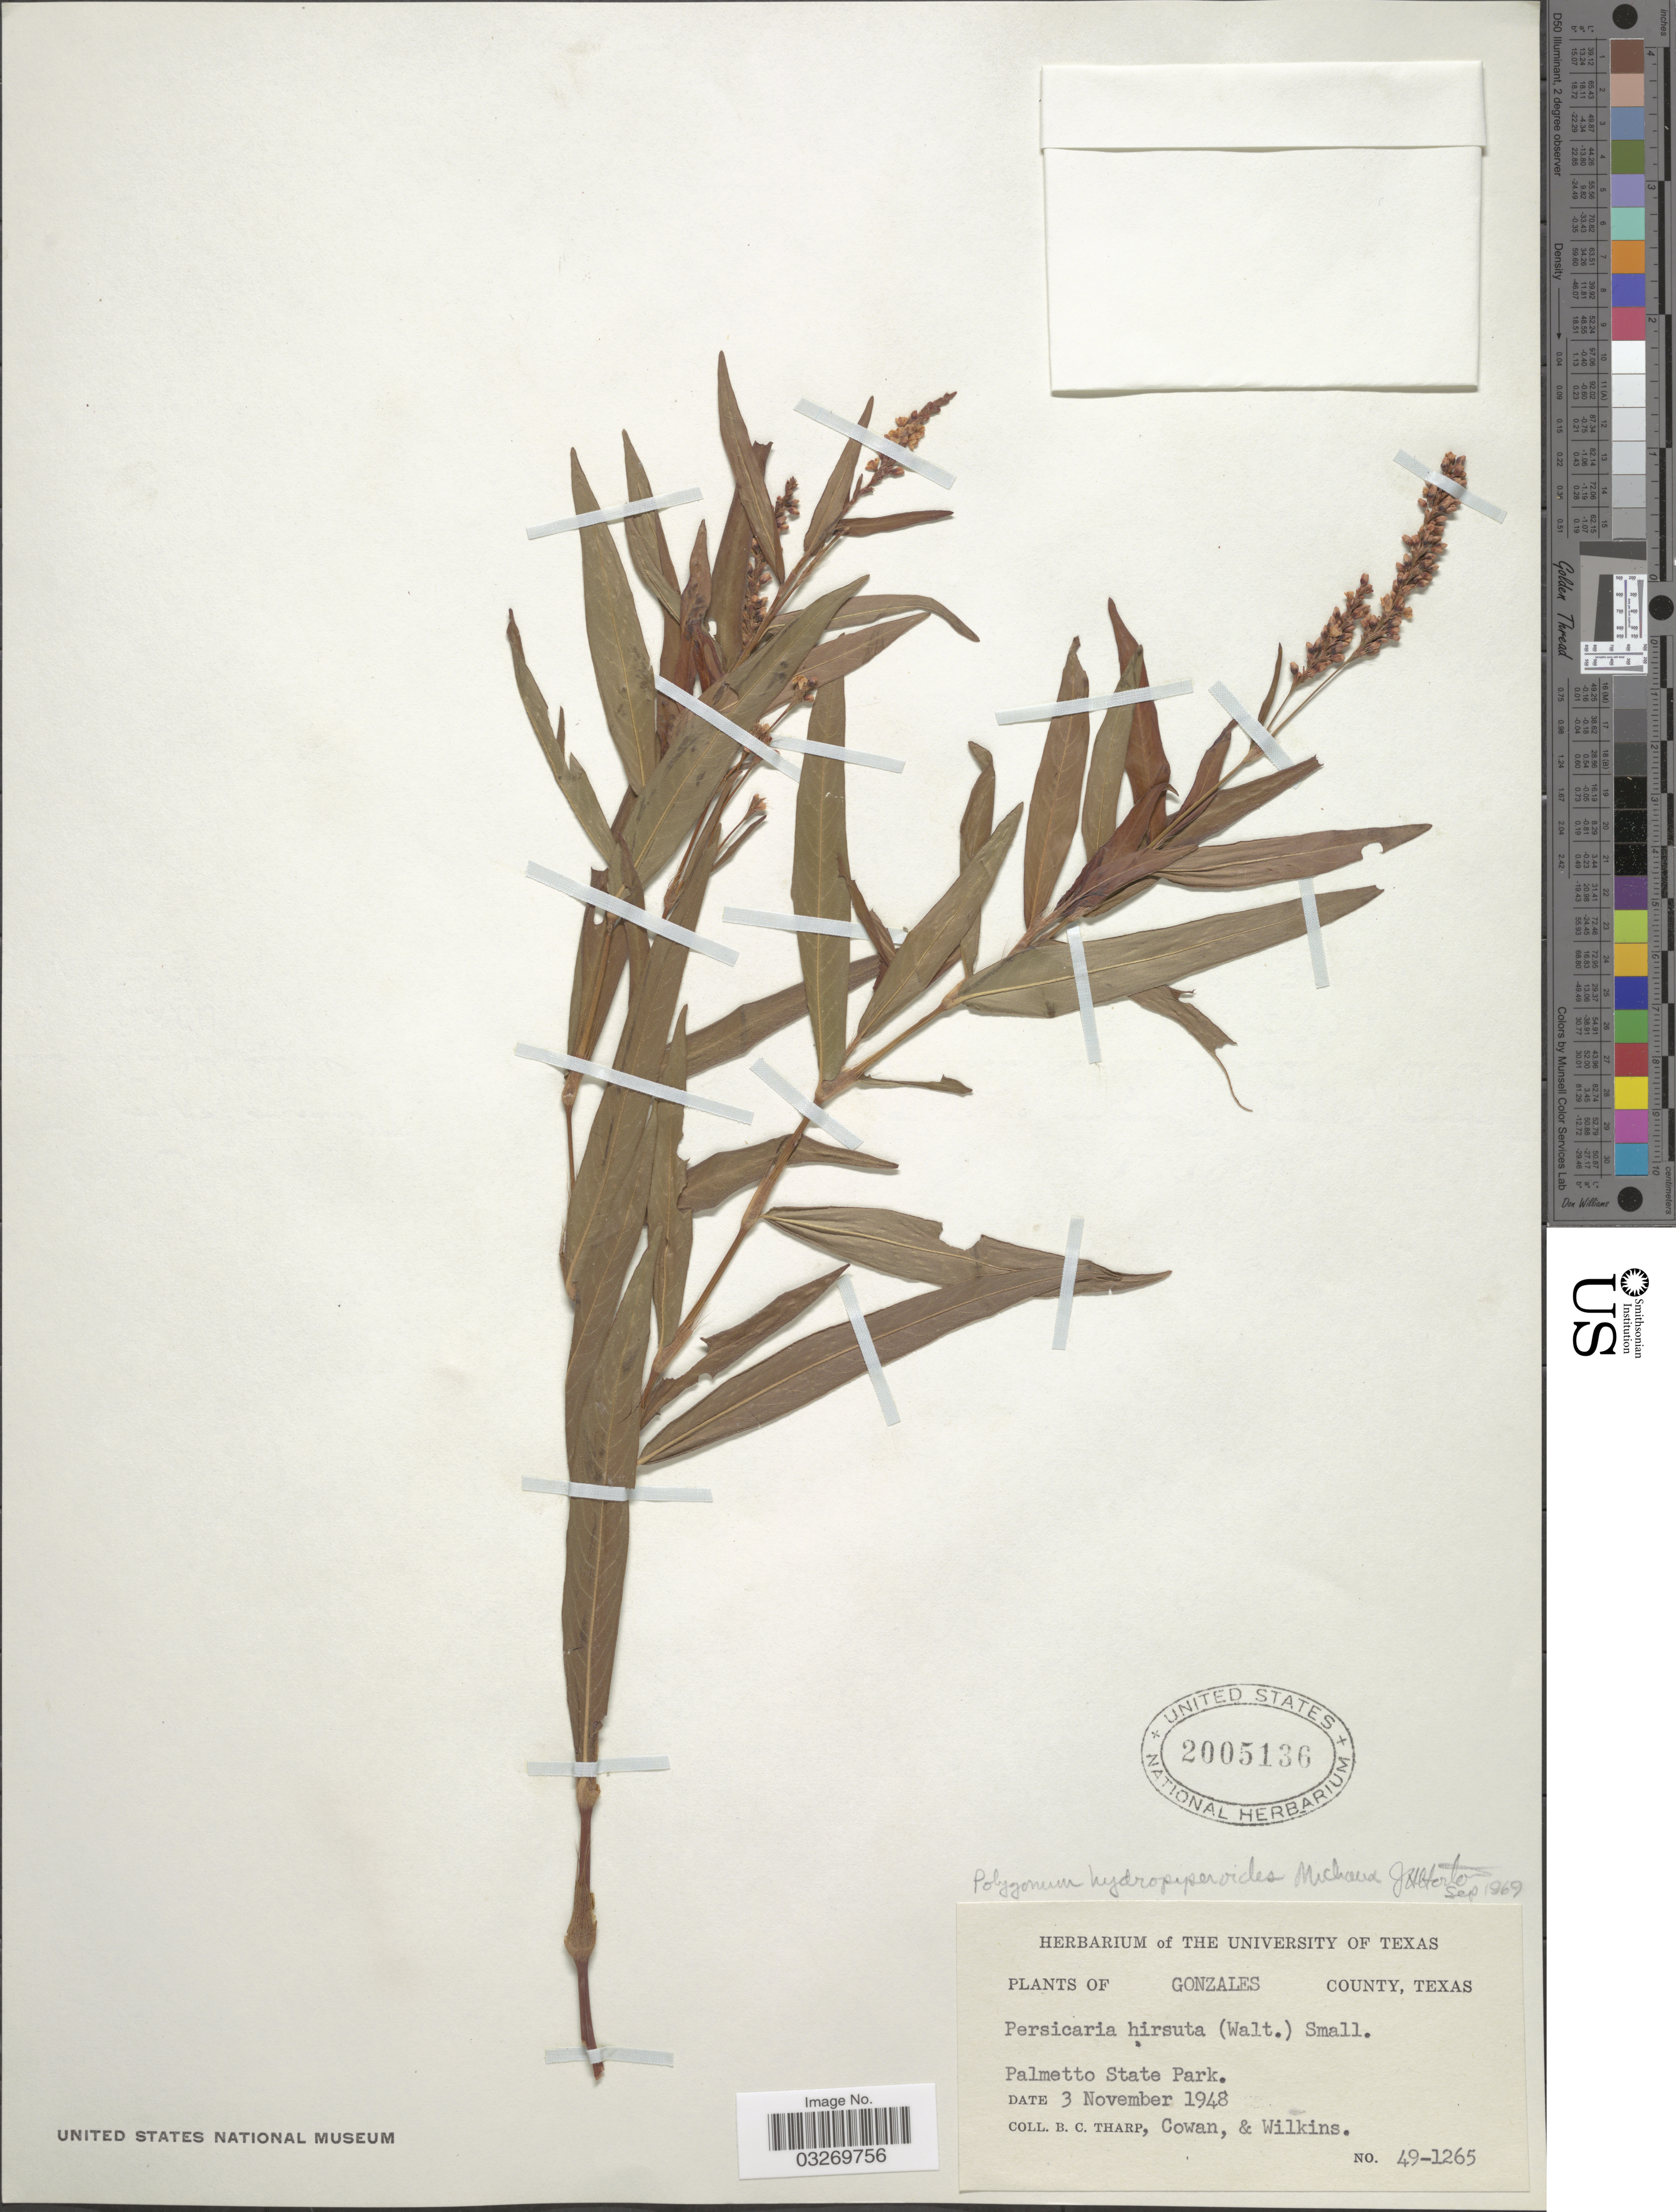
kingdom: Plantae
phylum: Tracheophyta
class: Magnoliopsida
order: Caryophyllales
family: Polygonaceae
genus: Persicaria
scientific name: Persicaria hydropiperoides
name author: (Michx.) Small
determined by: Atha, D. E.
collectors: B. C. Tharp, Cowan & -. Wilkins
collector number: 49-1265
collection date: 1948-11-03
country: United States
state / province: Texas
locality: Gonzales County. Palmetto State Park.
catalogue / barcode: US 2005136